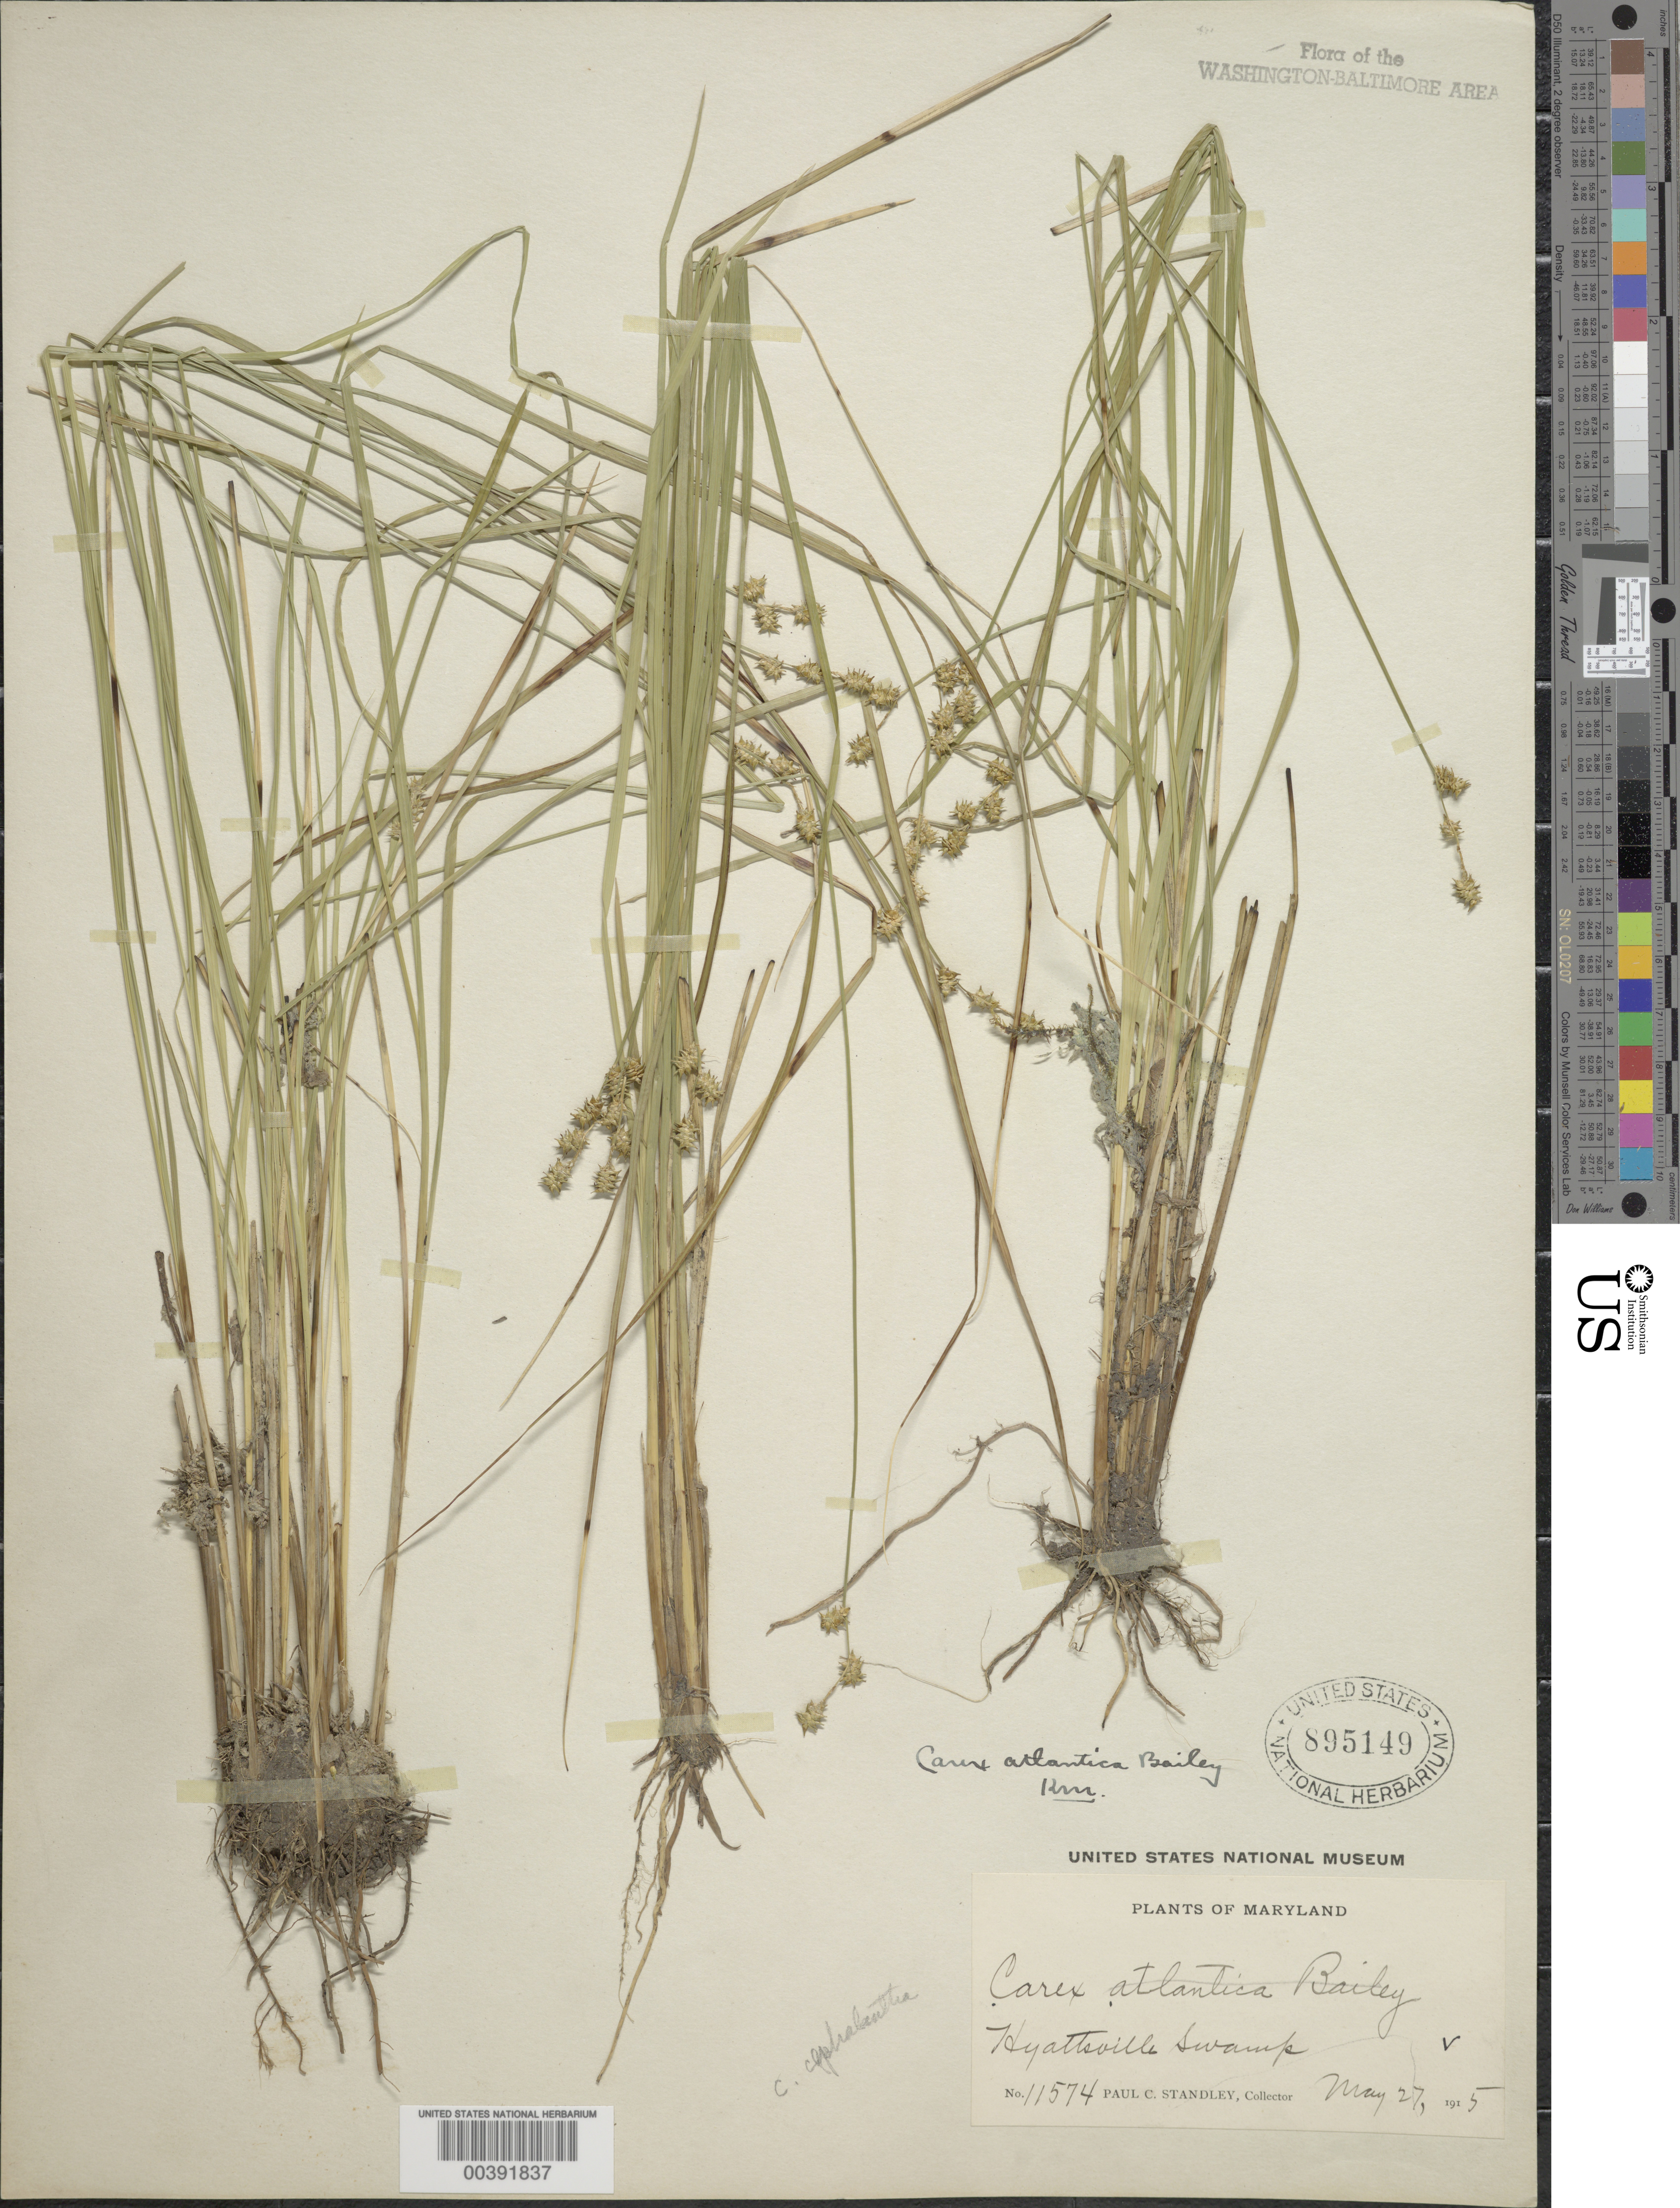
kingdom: Plantae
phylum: Tracheophyta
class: Liliopsida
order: Poales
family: Cyperaceae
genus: Carex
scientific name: Carex atlantica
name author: L.H. Bailey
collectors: P. C. Standley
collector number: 11574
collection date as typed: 27 May 1915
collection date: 1915-05-27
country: United States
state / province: Maryland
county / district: Prince George's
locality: Hyattsville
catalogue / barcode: US 895149